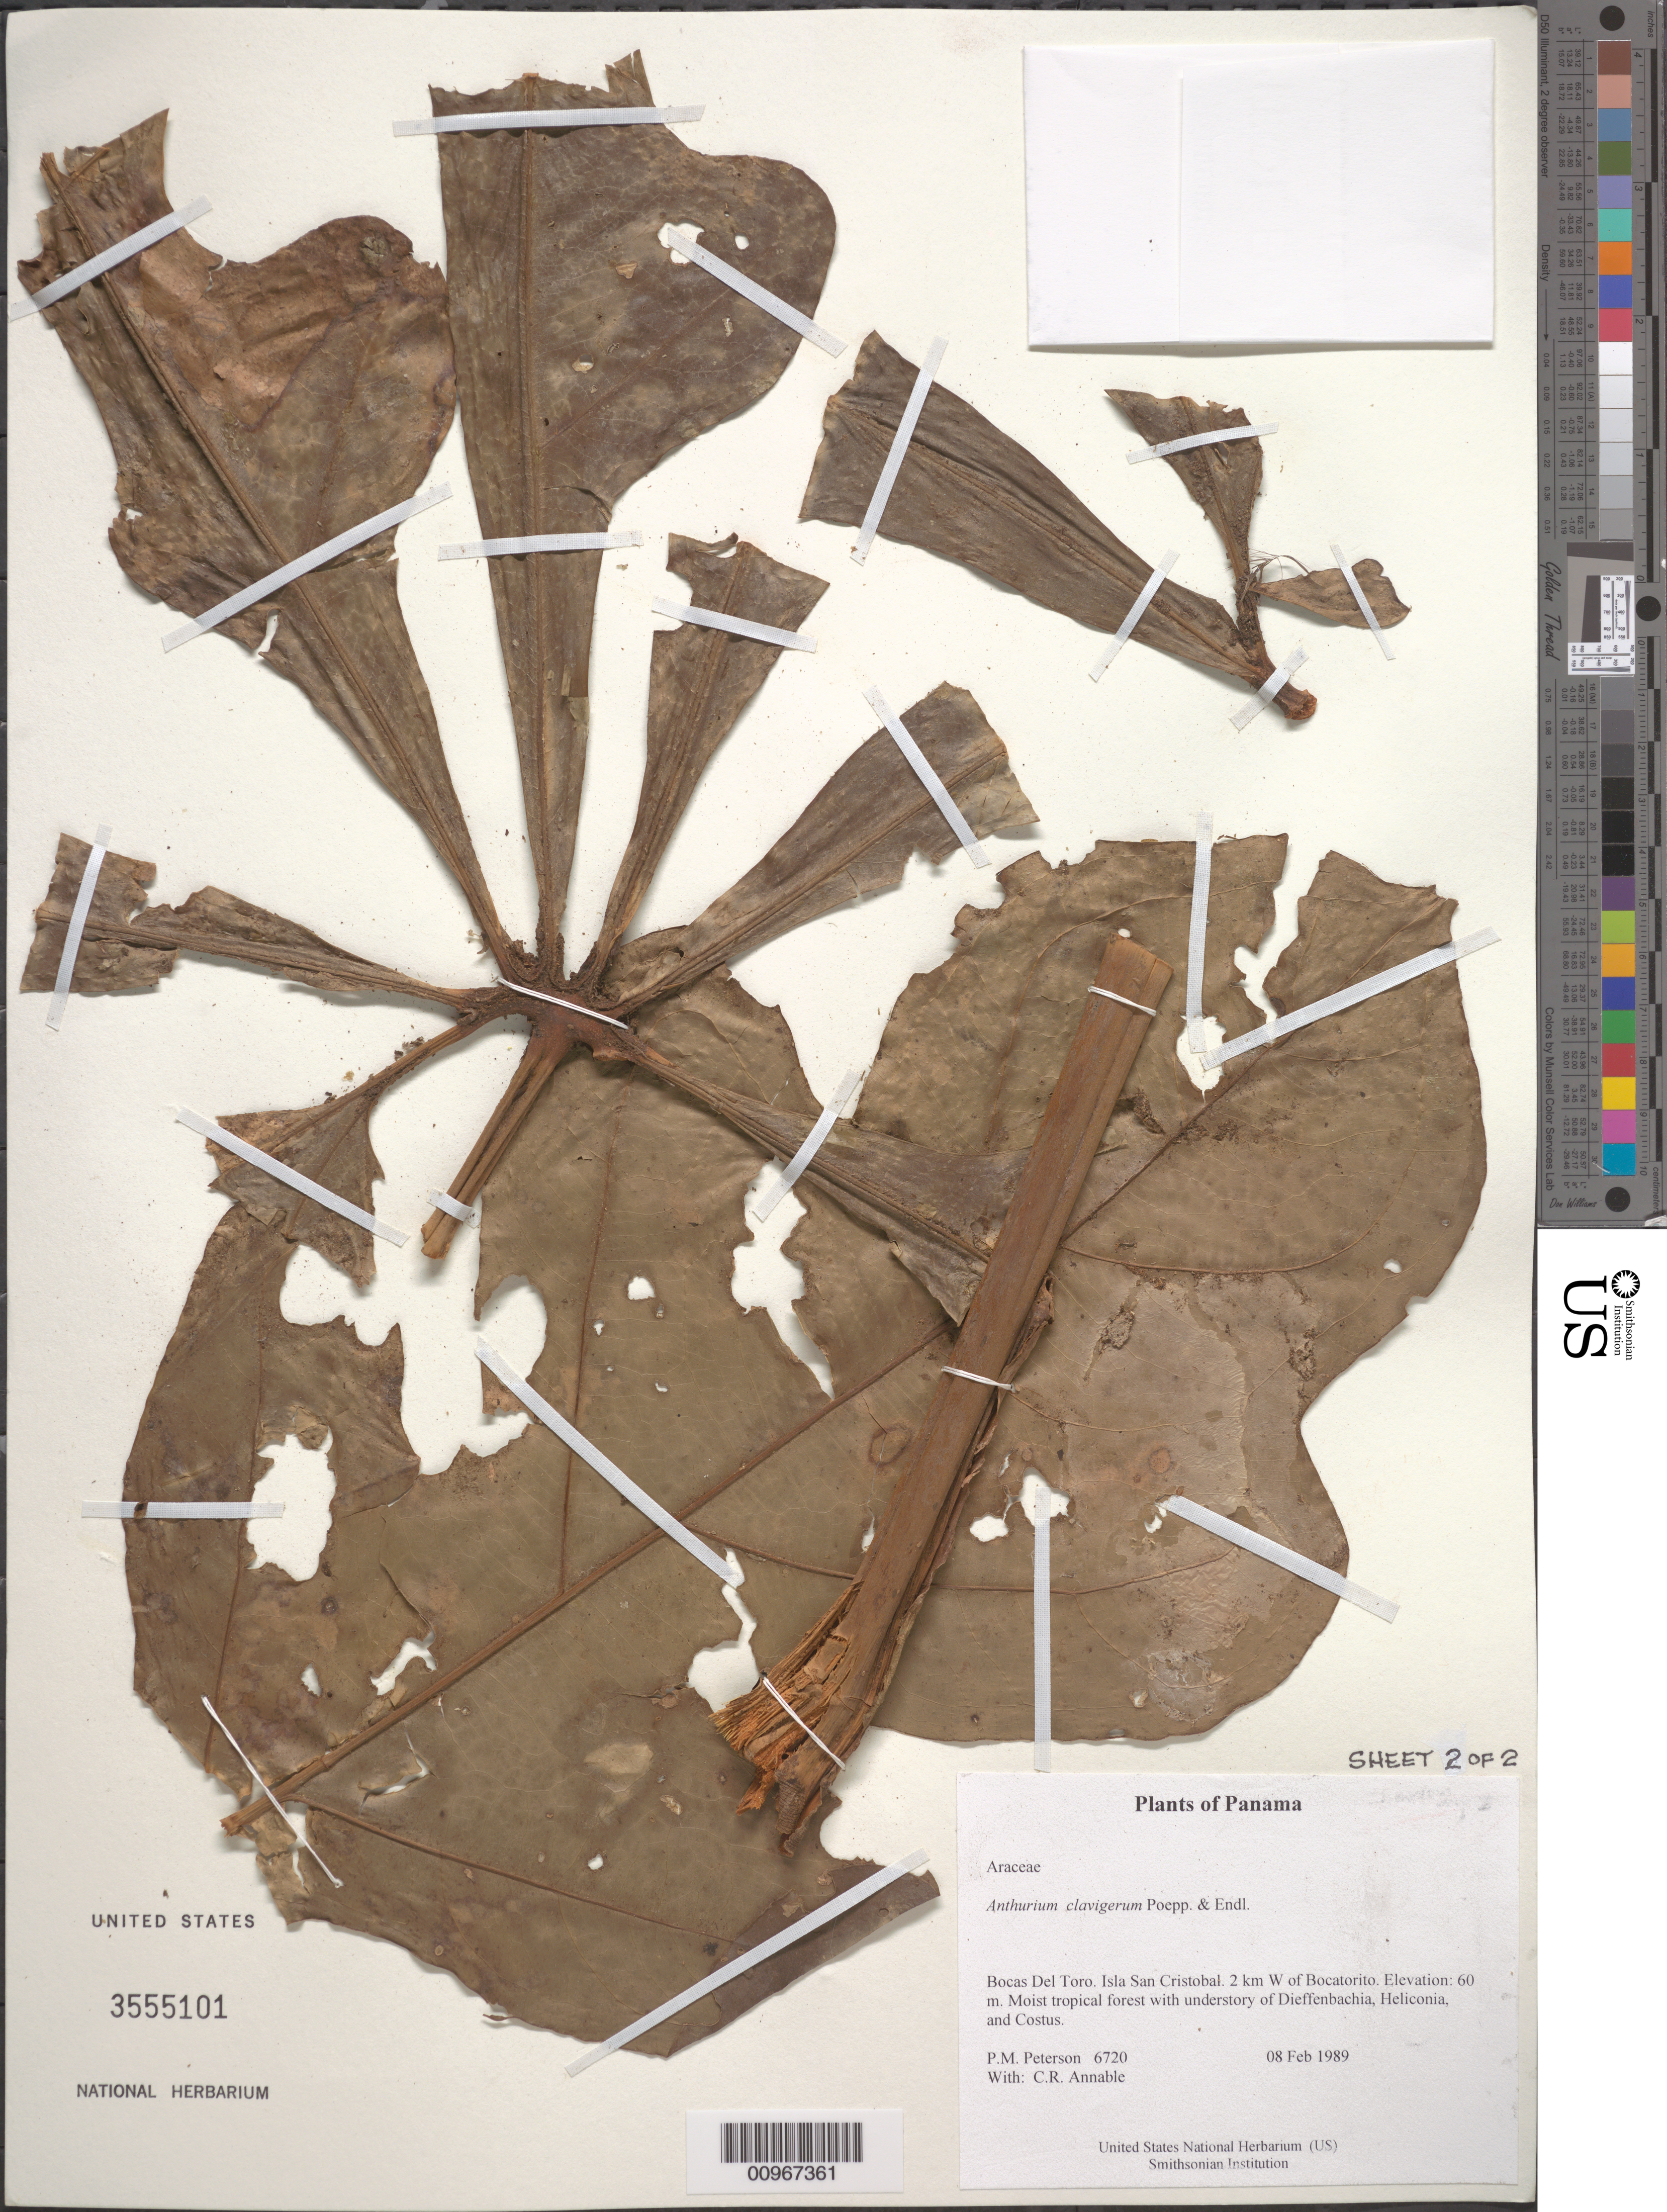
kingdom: Plantae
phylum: Tracheophyta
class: Liliopsida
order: Alismatales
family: Araceae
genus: Anthurium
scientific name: Anthurium clavigerum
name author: Poepp. & Endl.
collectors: P. M. Peterson & C. R. Annable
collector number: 06720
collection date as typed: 08 Feb 1989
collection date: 1989-02-08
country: Panama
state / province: Bocas del Toro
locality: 2 km W of Bocatorito.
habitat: Moist tropical forest with understory of Dieffenbachia, Heliconia, and Costus.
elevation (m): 60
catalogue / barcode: US 3555101